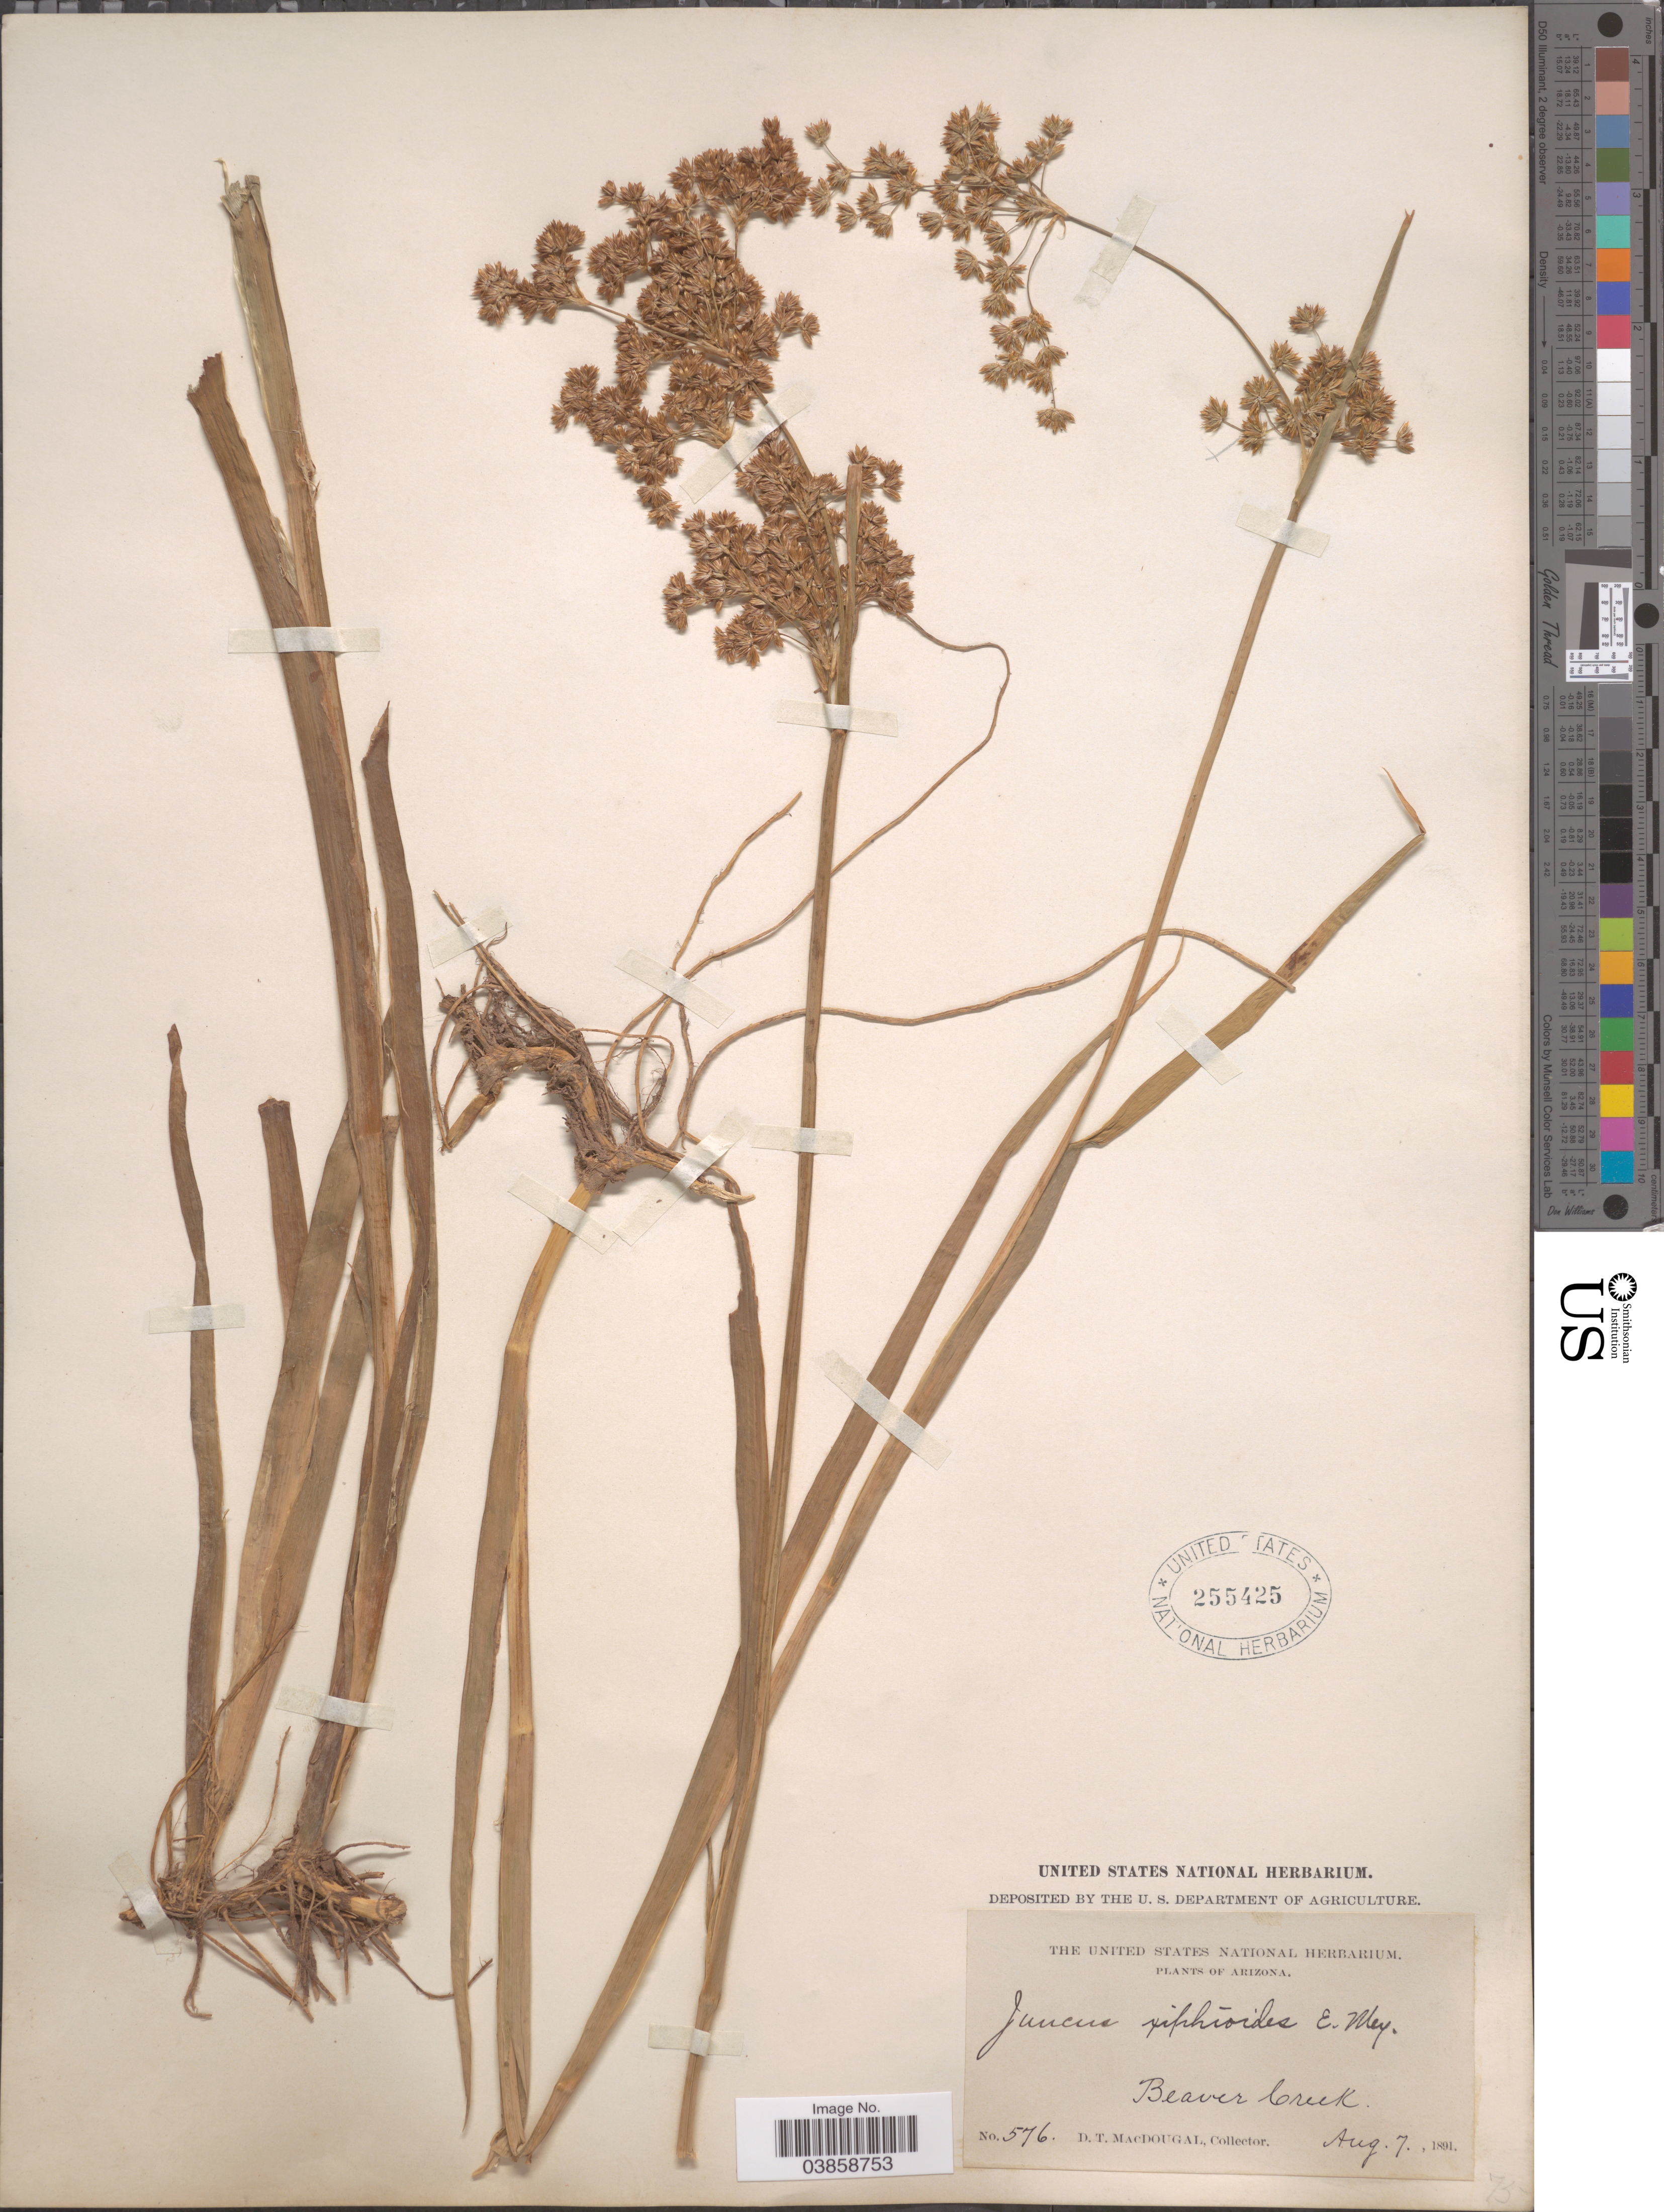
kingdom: Plantae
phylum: Tracheophyta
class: Liliopsida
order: Poales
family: Juncaceae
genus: Juncus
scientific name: Juncus xiphioides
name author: E. Mey.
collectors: D. T. MacDougal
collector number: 576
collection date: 1891-08-07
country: United States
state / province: Arizona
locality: Beaver Creek.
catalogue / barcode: US 255425